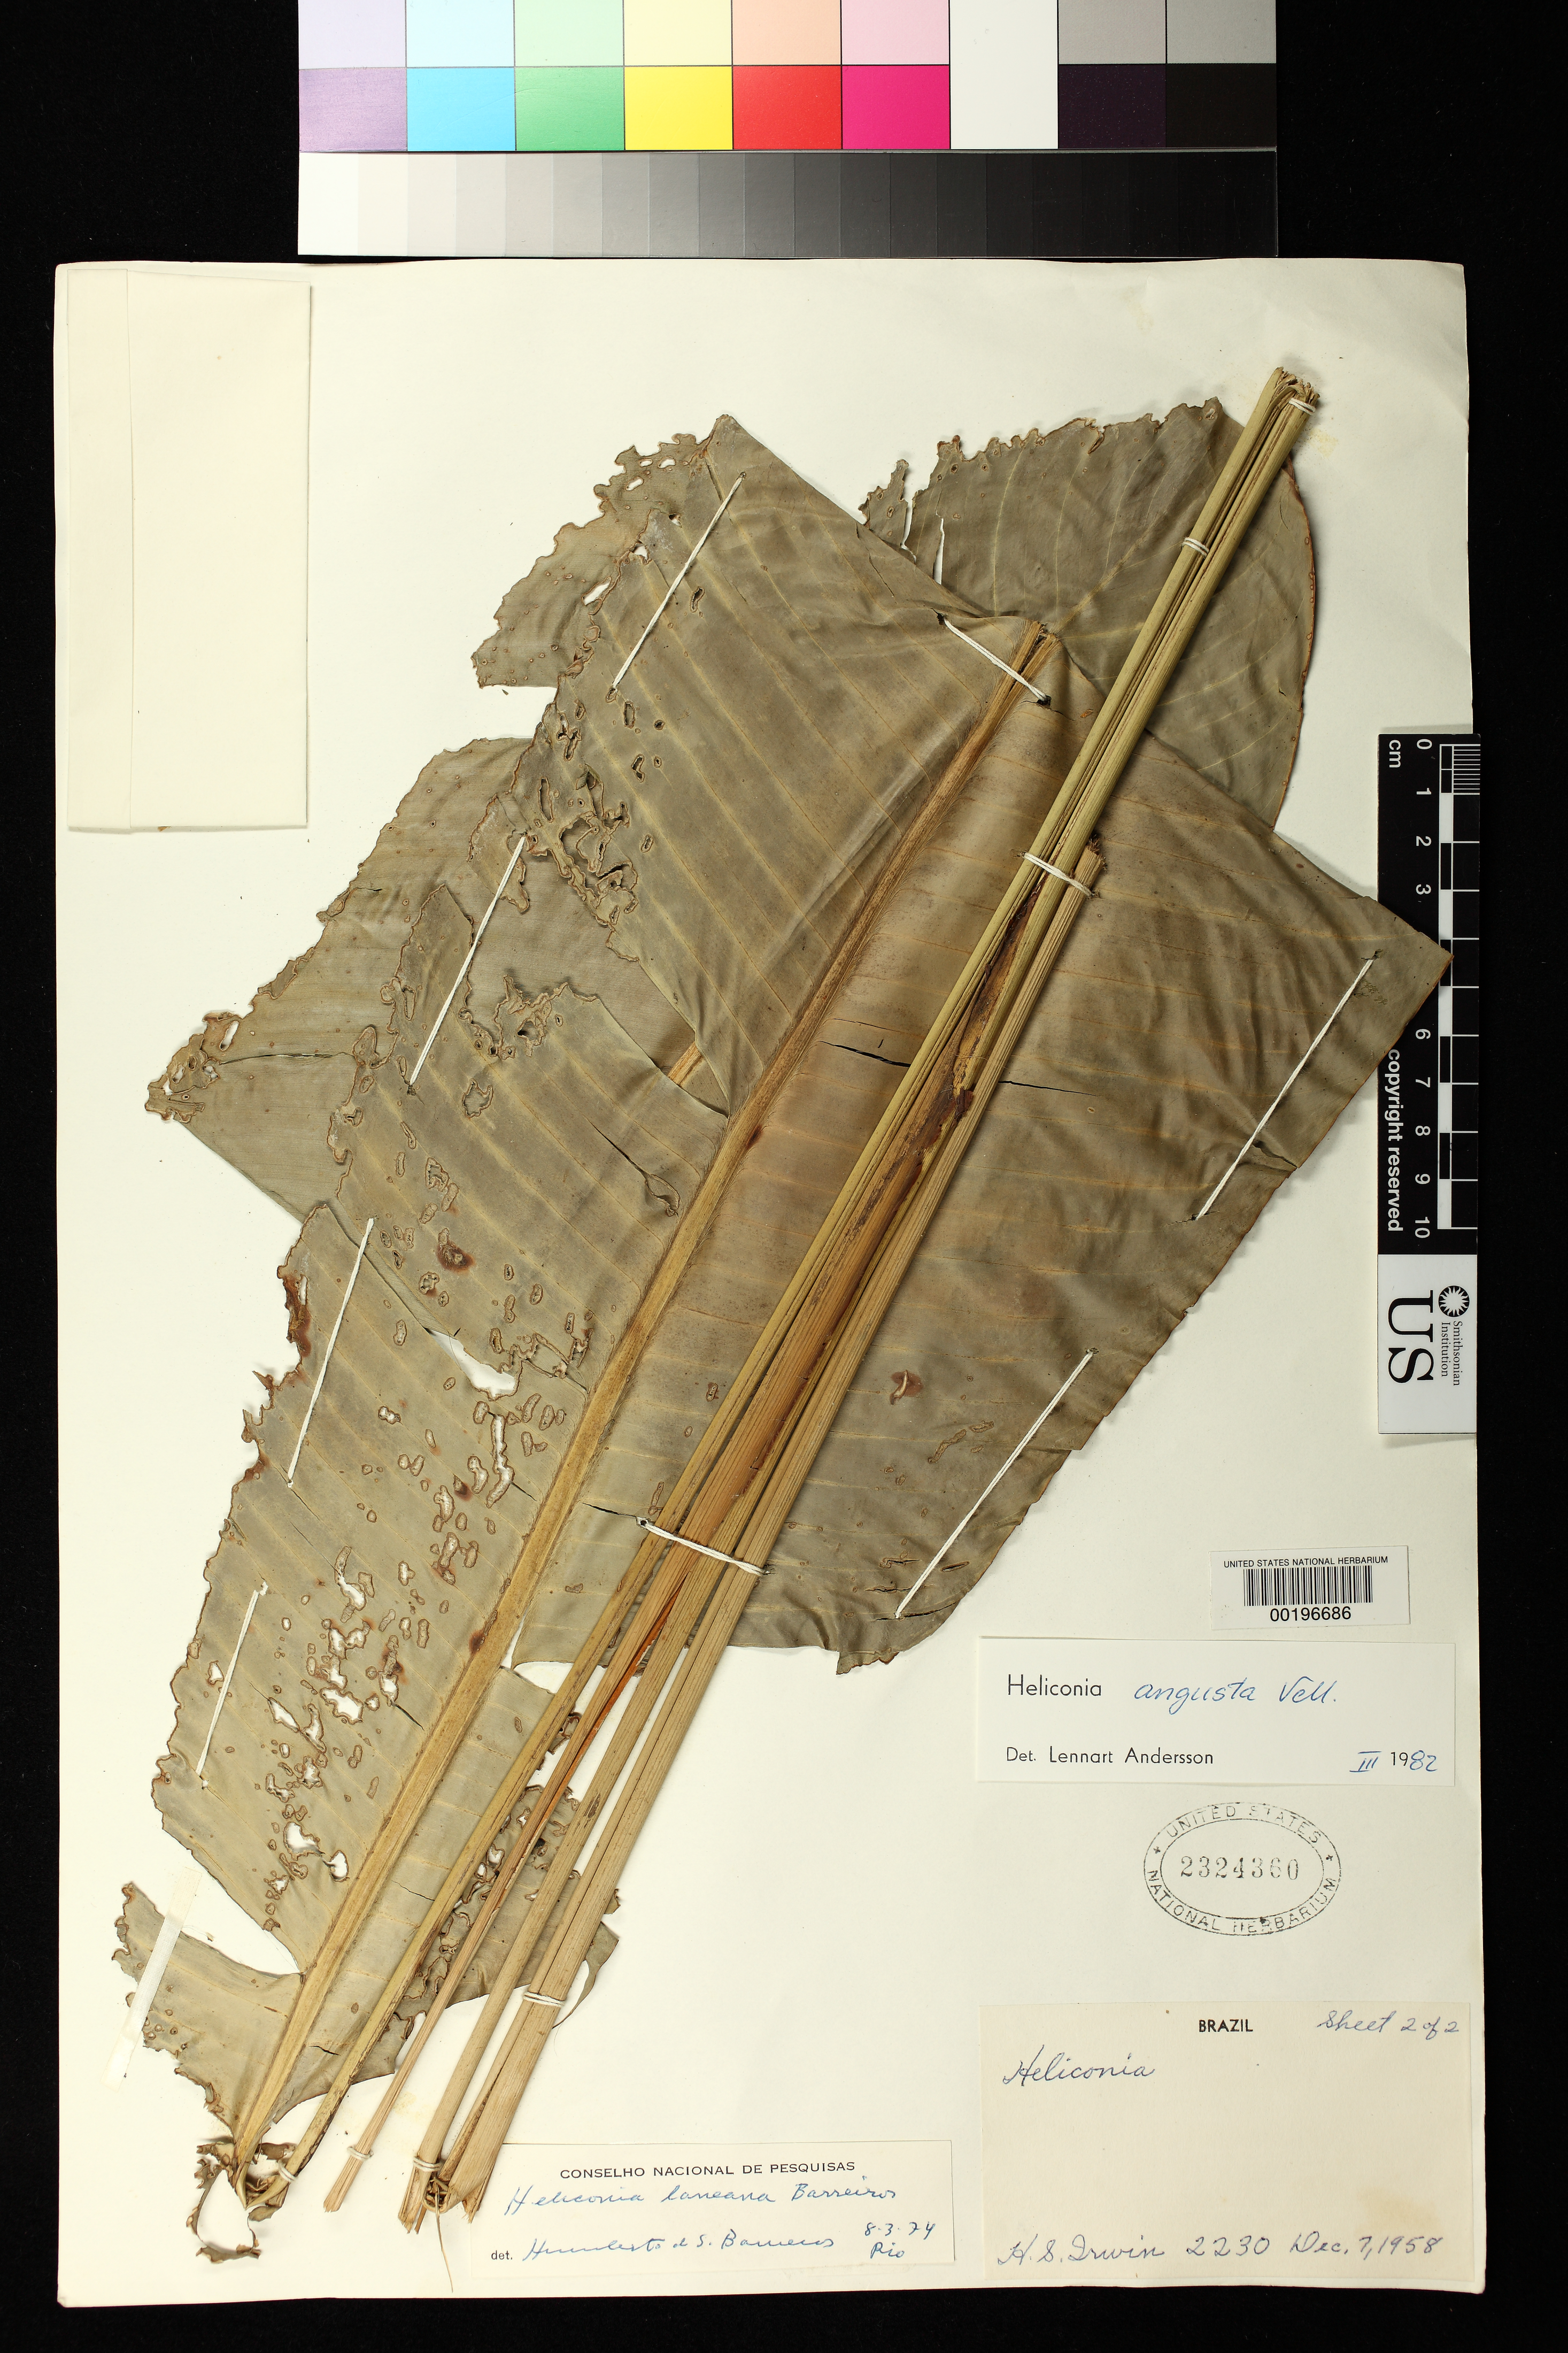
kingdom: Plantae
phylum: Tracheophyta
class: Liliopsida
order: Zingiberales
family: Heliconiaceae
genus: Heliconia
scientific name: Heliconia angusta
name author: Vell.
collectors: H. Irwin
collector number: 2230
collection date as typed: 07 Dec 1958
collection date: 1958-12-07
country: Brazil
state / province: Minas Gerais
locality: Fazenda varginha, 12 km e. of ponte nova, mun of ponte nova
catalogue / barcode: US 2324360